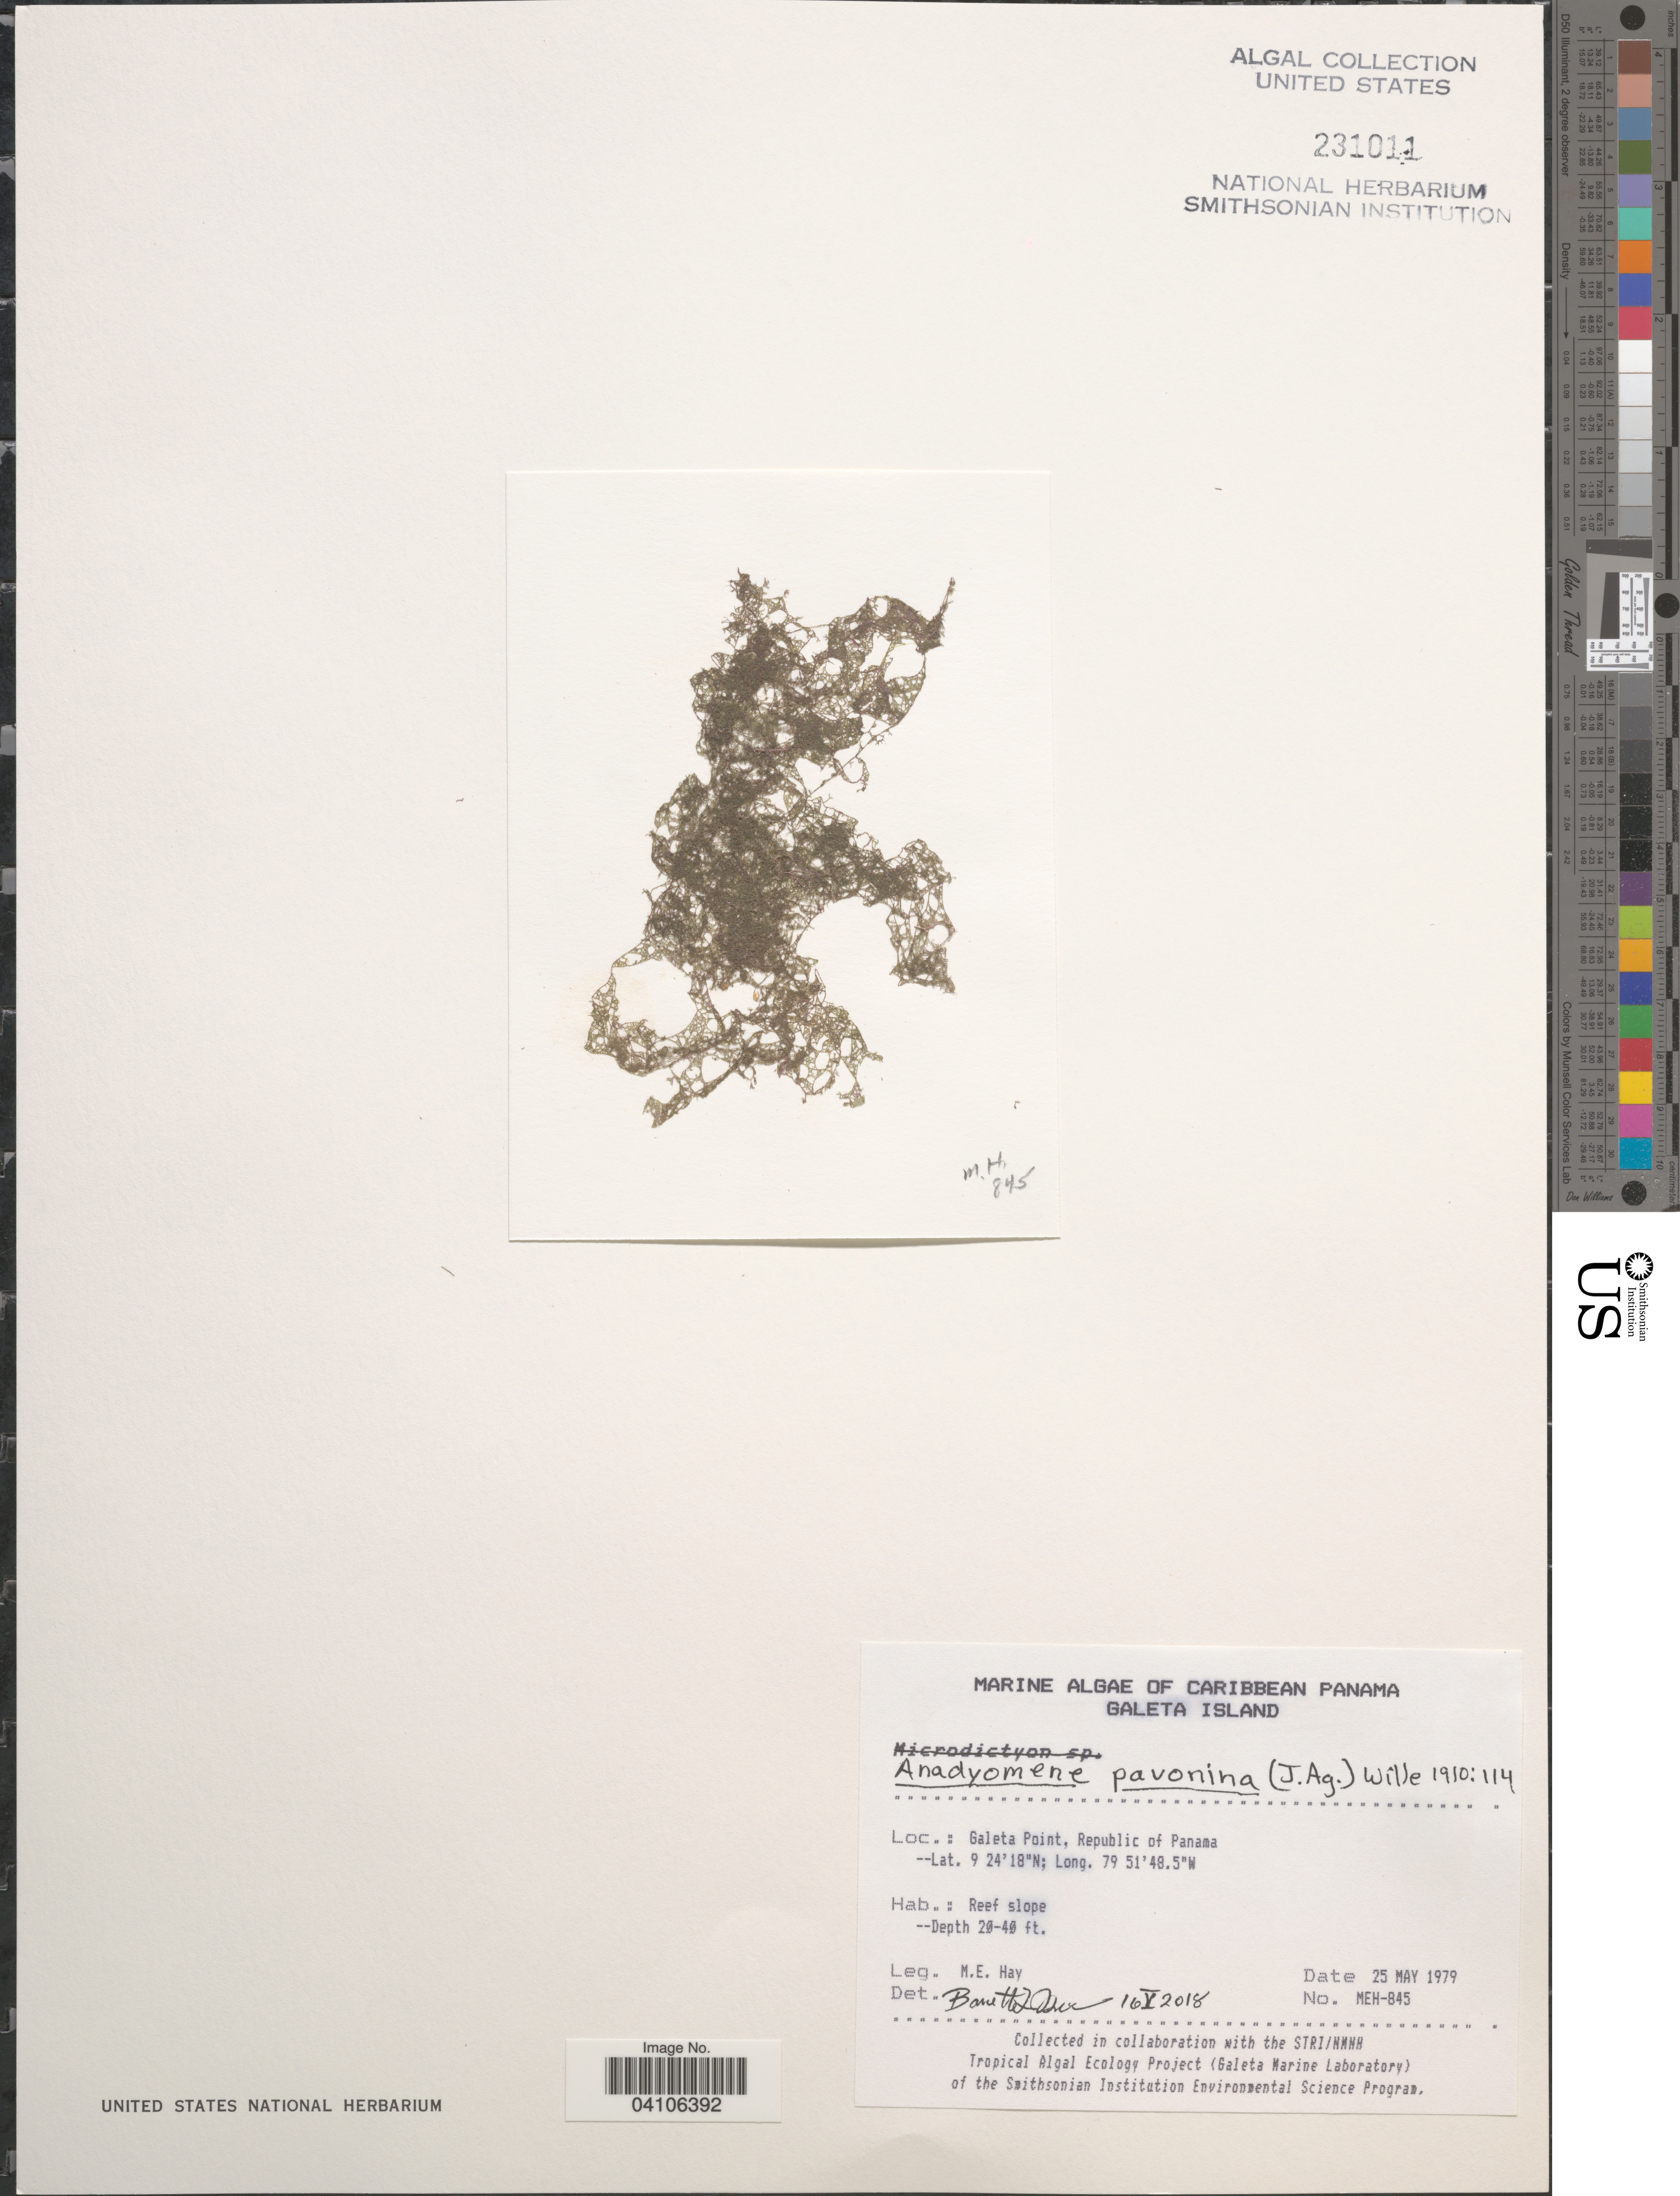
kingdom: Plantae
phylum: Chlorophyta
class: Ulvophyceae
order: Cladophorales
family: Anadyomenaceae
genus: Anadyomene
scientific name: Anadyomene pavonina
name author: (J. Agardh) J. Wille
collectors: M. E. Hay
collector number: MEH-845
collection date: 1979-05-25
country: Panama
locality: Caribbean Panama. Galeta Island. Galeta Point, Republic of Panama.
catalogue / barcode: US 231011